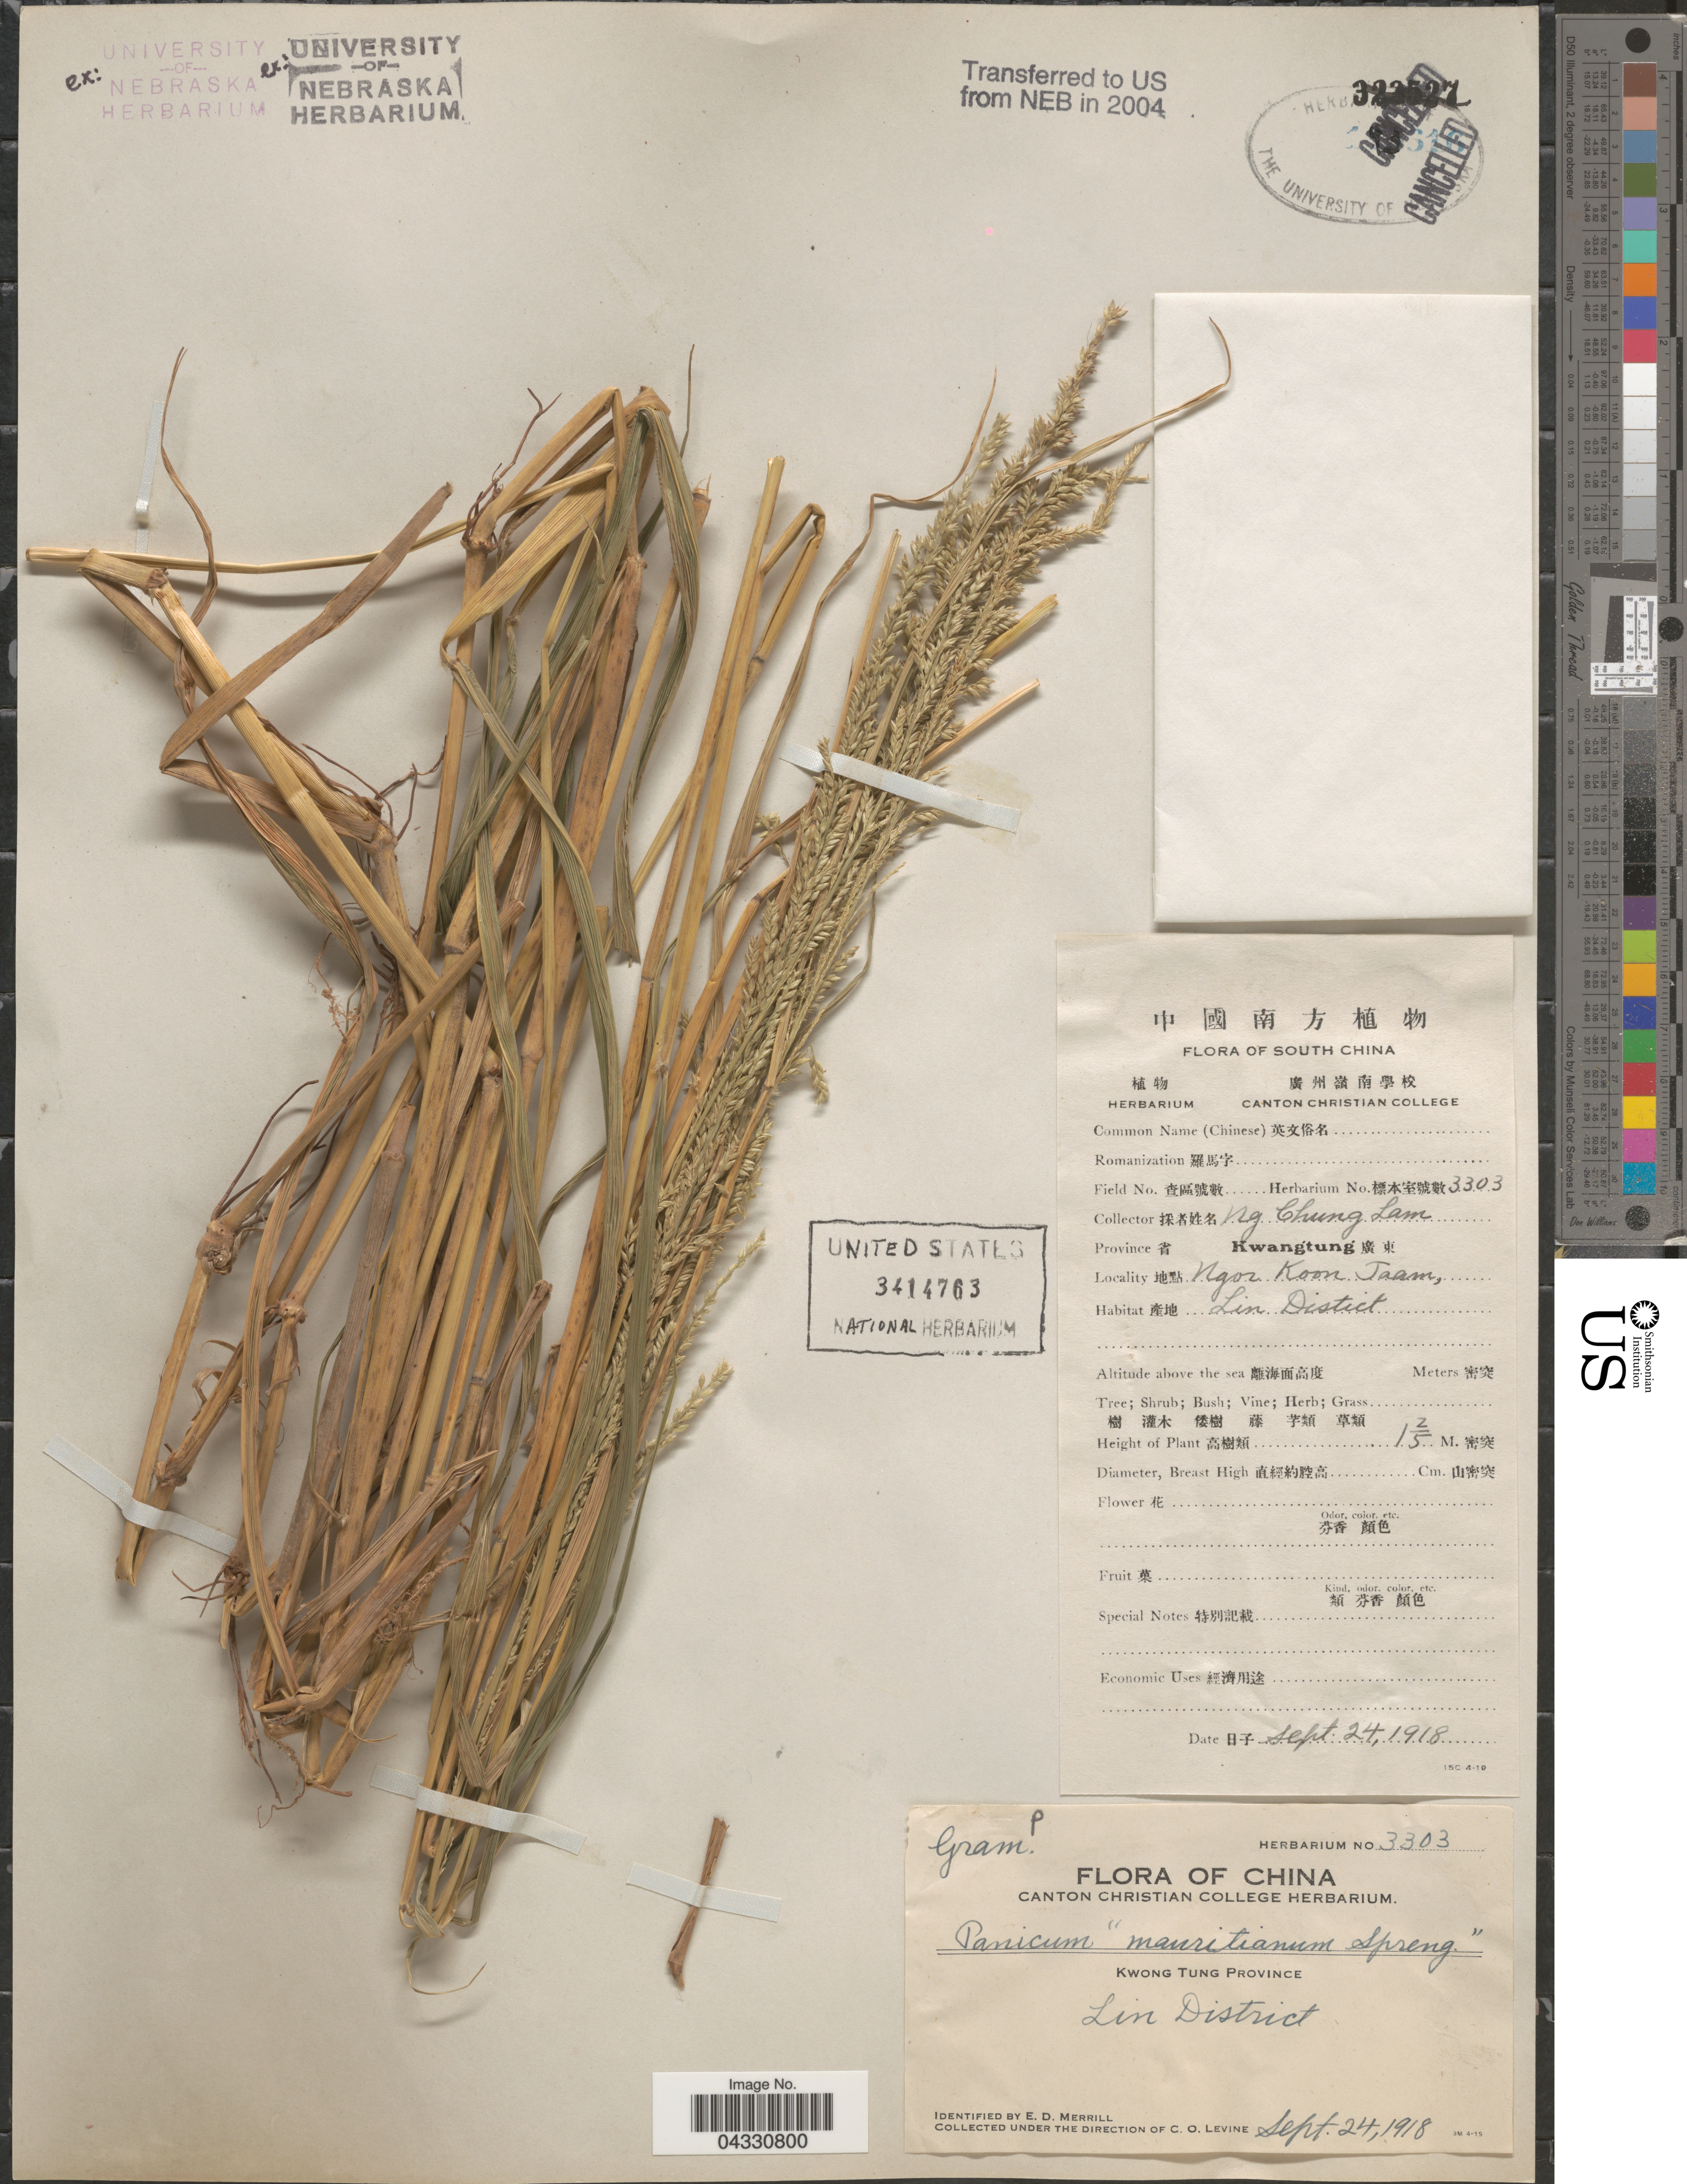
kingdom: Plantae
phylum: Tracheophyta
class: Liliopsida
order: Poales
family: Poaceae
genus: Setaria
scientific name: Setaria sp.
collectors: N. C. Lam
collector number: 3303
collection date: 1918-09-24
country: China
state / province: Guangdong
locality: South China. Province [Foreign script] Kwangtung [Foreign script]. Ngor Koon Taam, Lin District.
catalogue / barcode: US 3414763